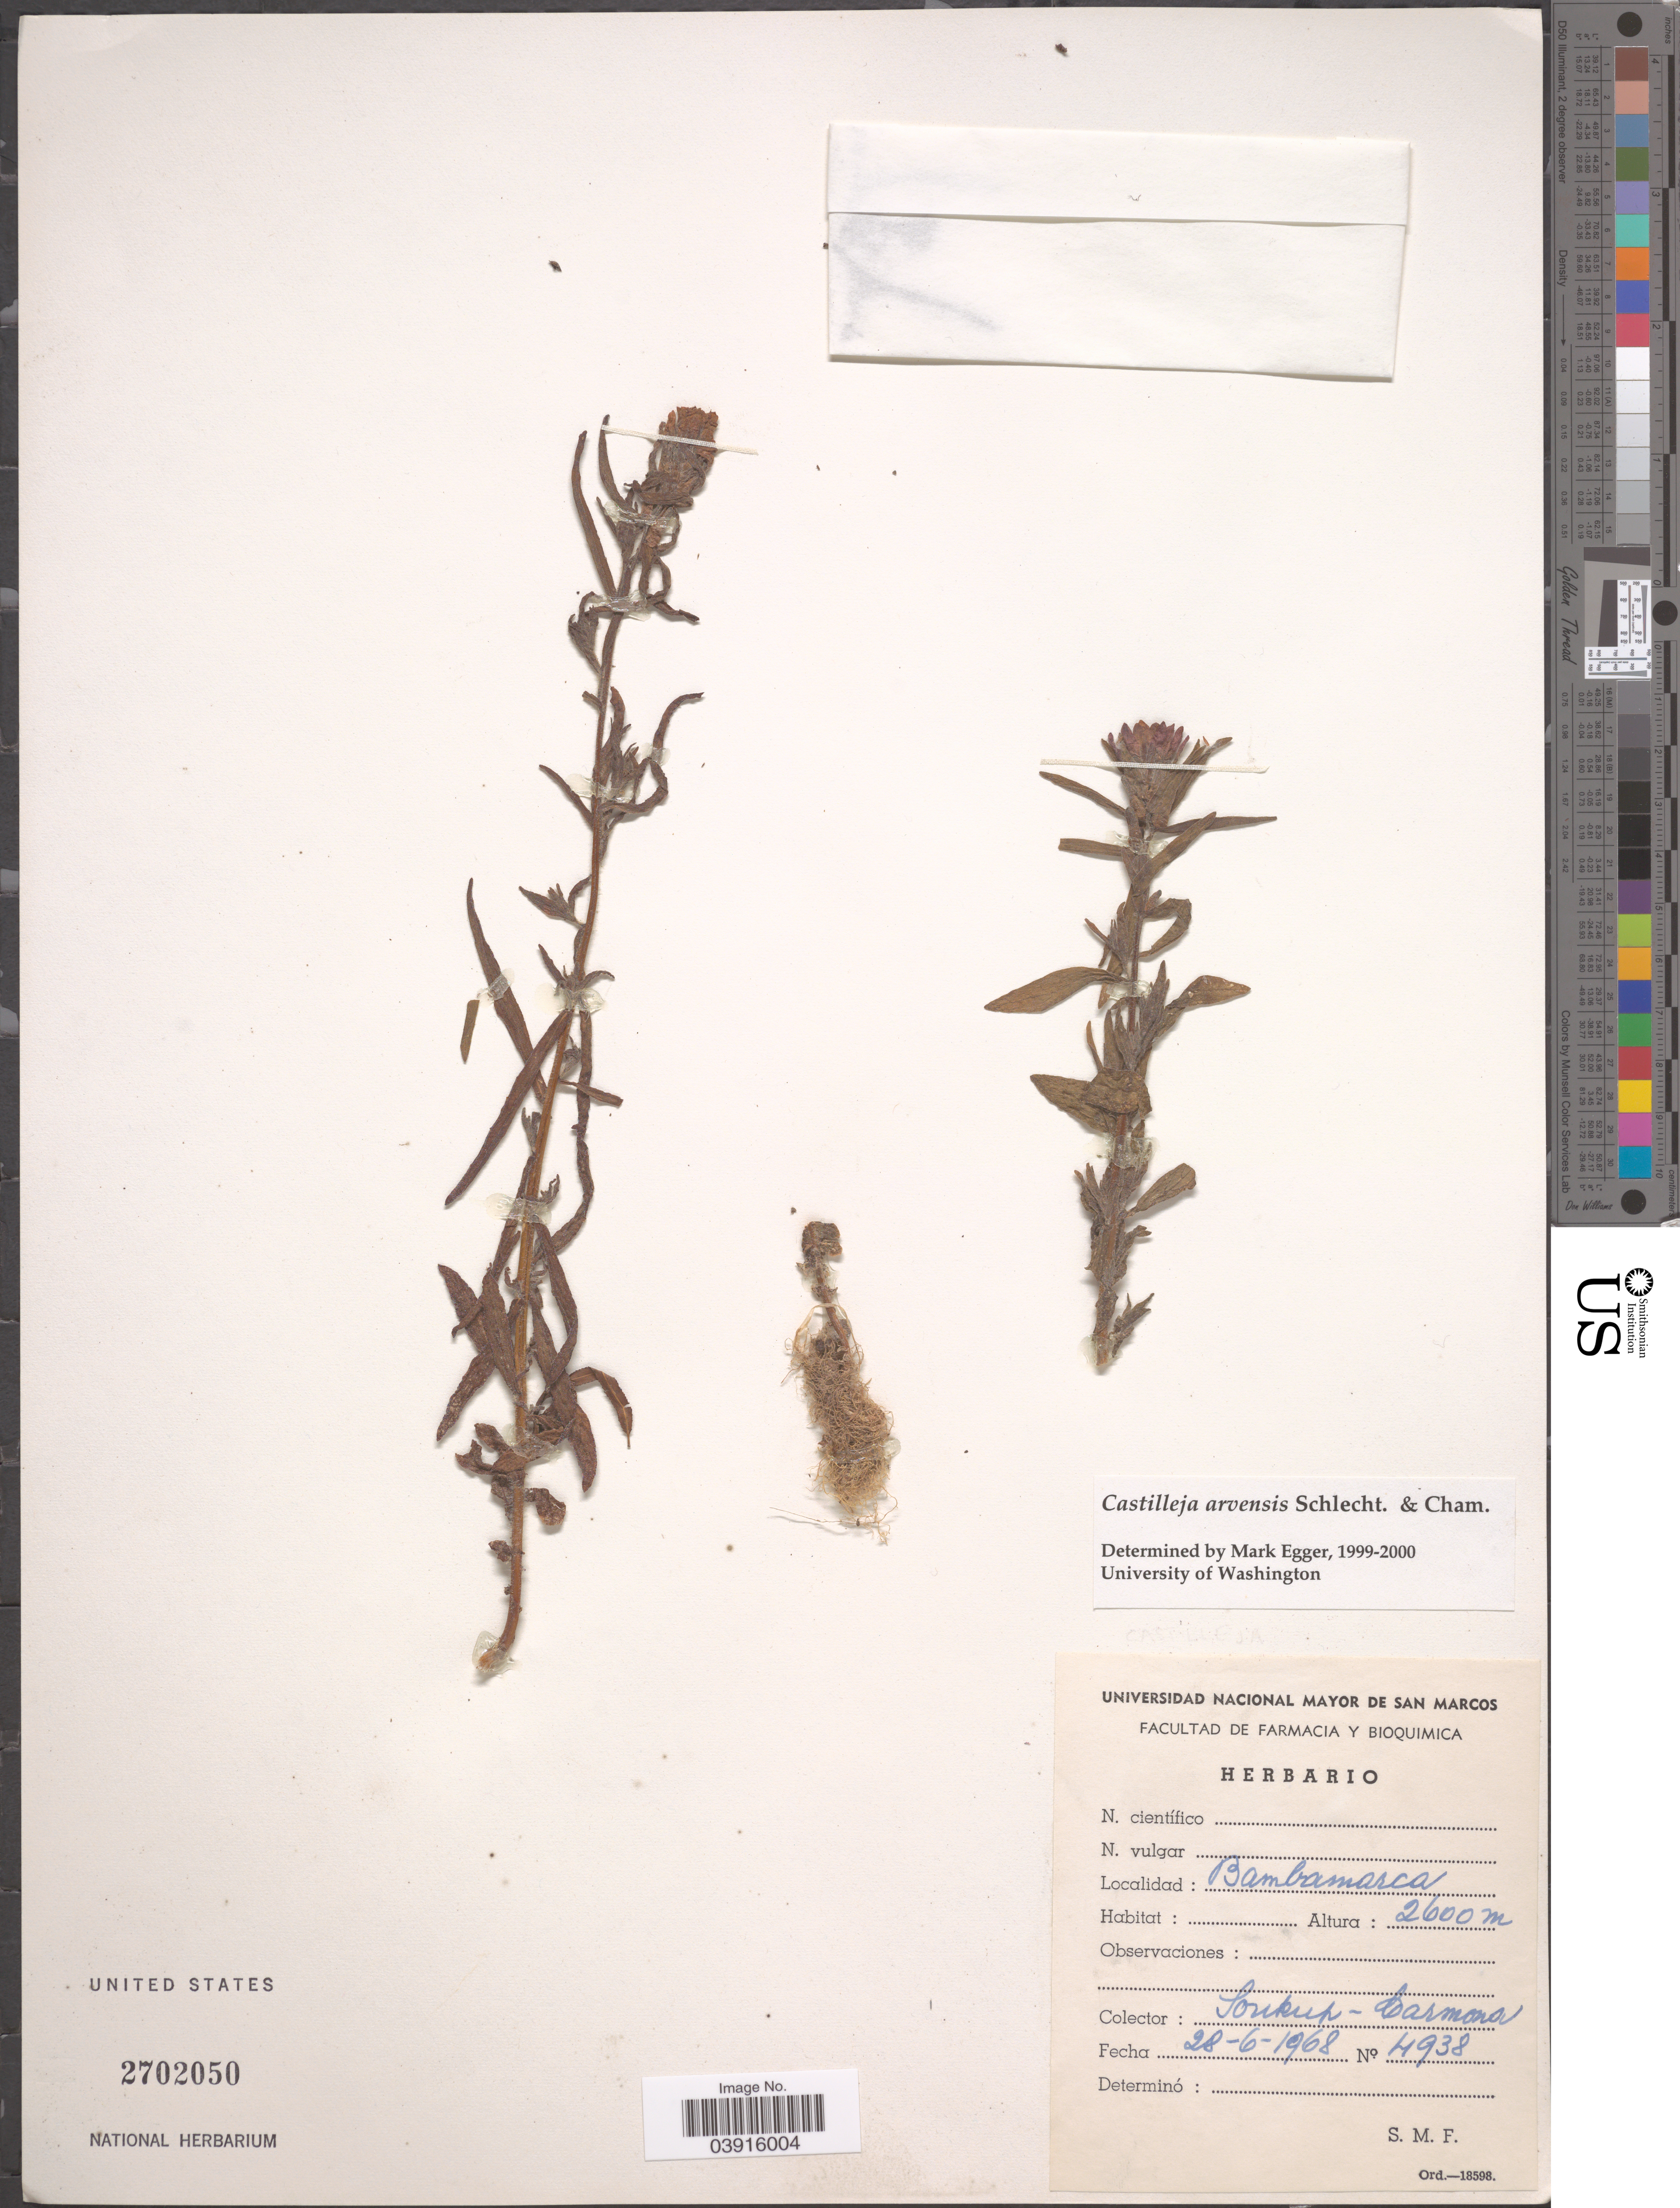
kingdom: Plantae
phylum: Tracheophyta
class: Magnoliopsida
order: Lamiales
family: Orobanchaceae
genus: Castilleja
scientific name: Castilleja arvensis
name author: Schltdl. & Cham.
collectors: -- Soukup & Carmona, --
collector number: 4938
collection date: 1968-06-28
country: Peru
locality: Bambamarca.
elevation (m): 2600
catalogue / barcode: US 2702050